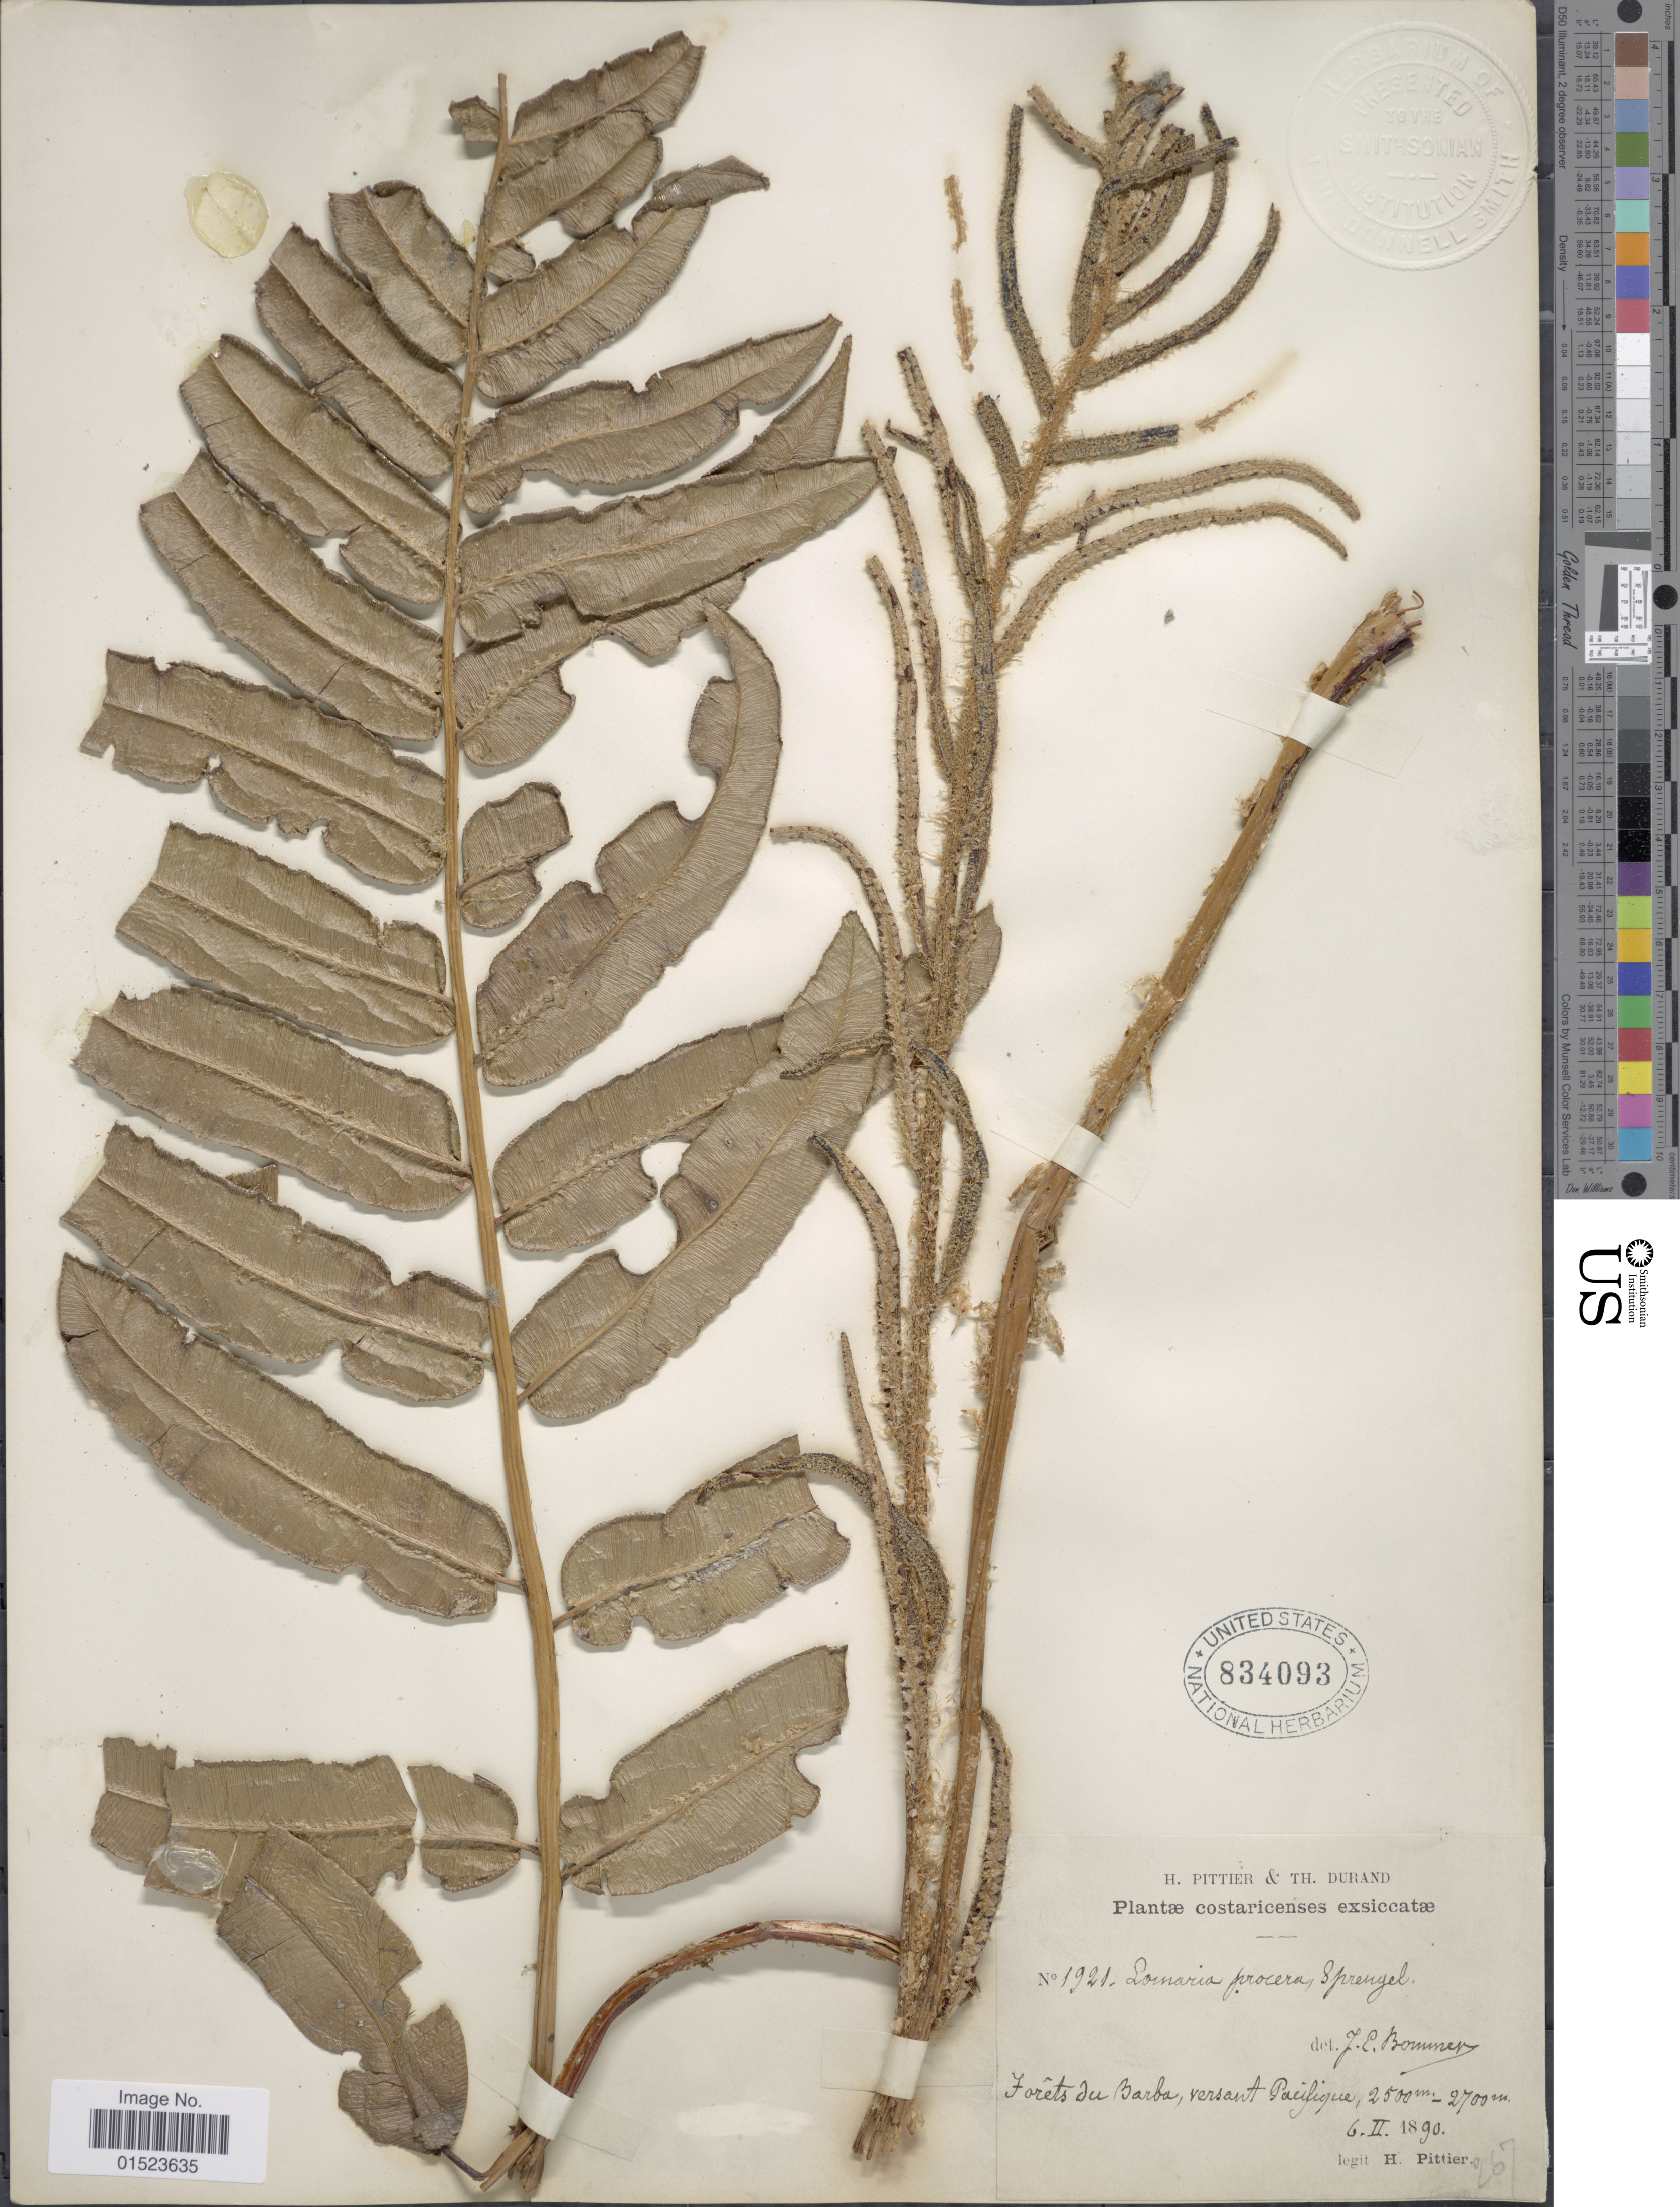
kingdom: Plantae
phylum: Tracheophyta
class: Polypodiopsida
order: Polypodiales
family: Blechnaceae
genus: Blechnum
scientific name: Blechnum christii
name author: C. Chr.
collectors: H. F. Pittier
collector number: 1921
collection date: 1890-02-06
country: Costa Rica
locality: Forêts du Barba, versant Pacifique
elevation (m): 2500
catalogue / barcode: US 834093